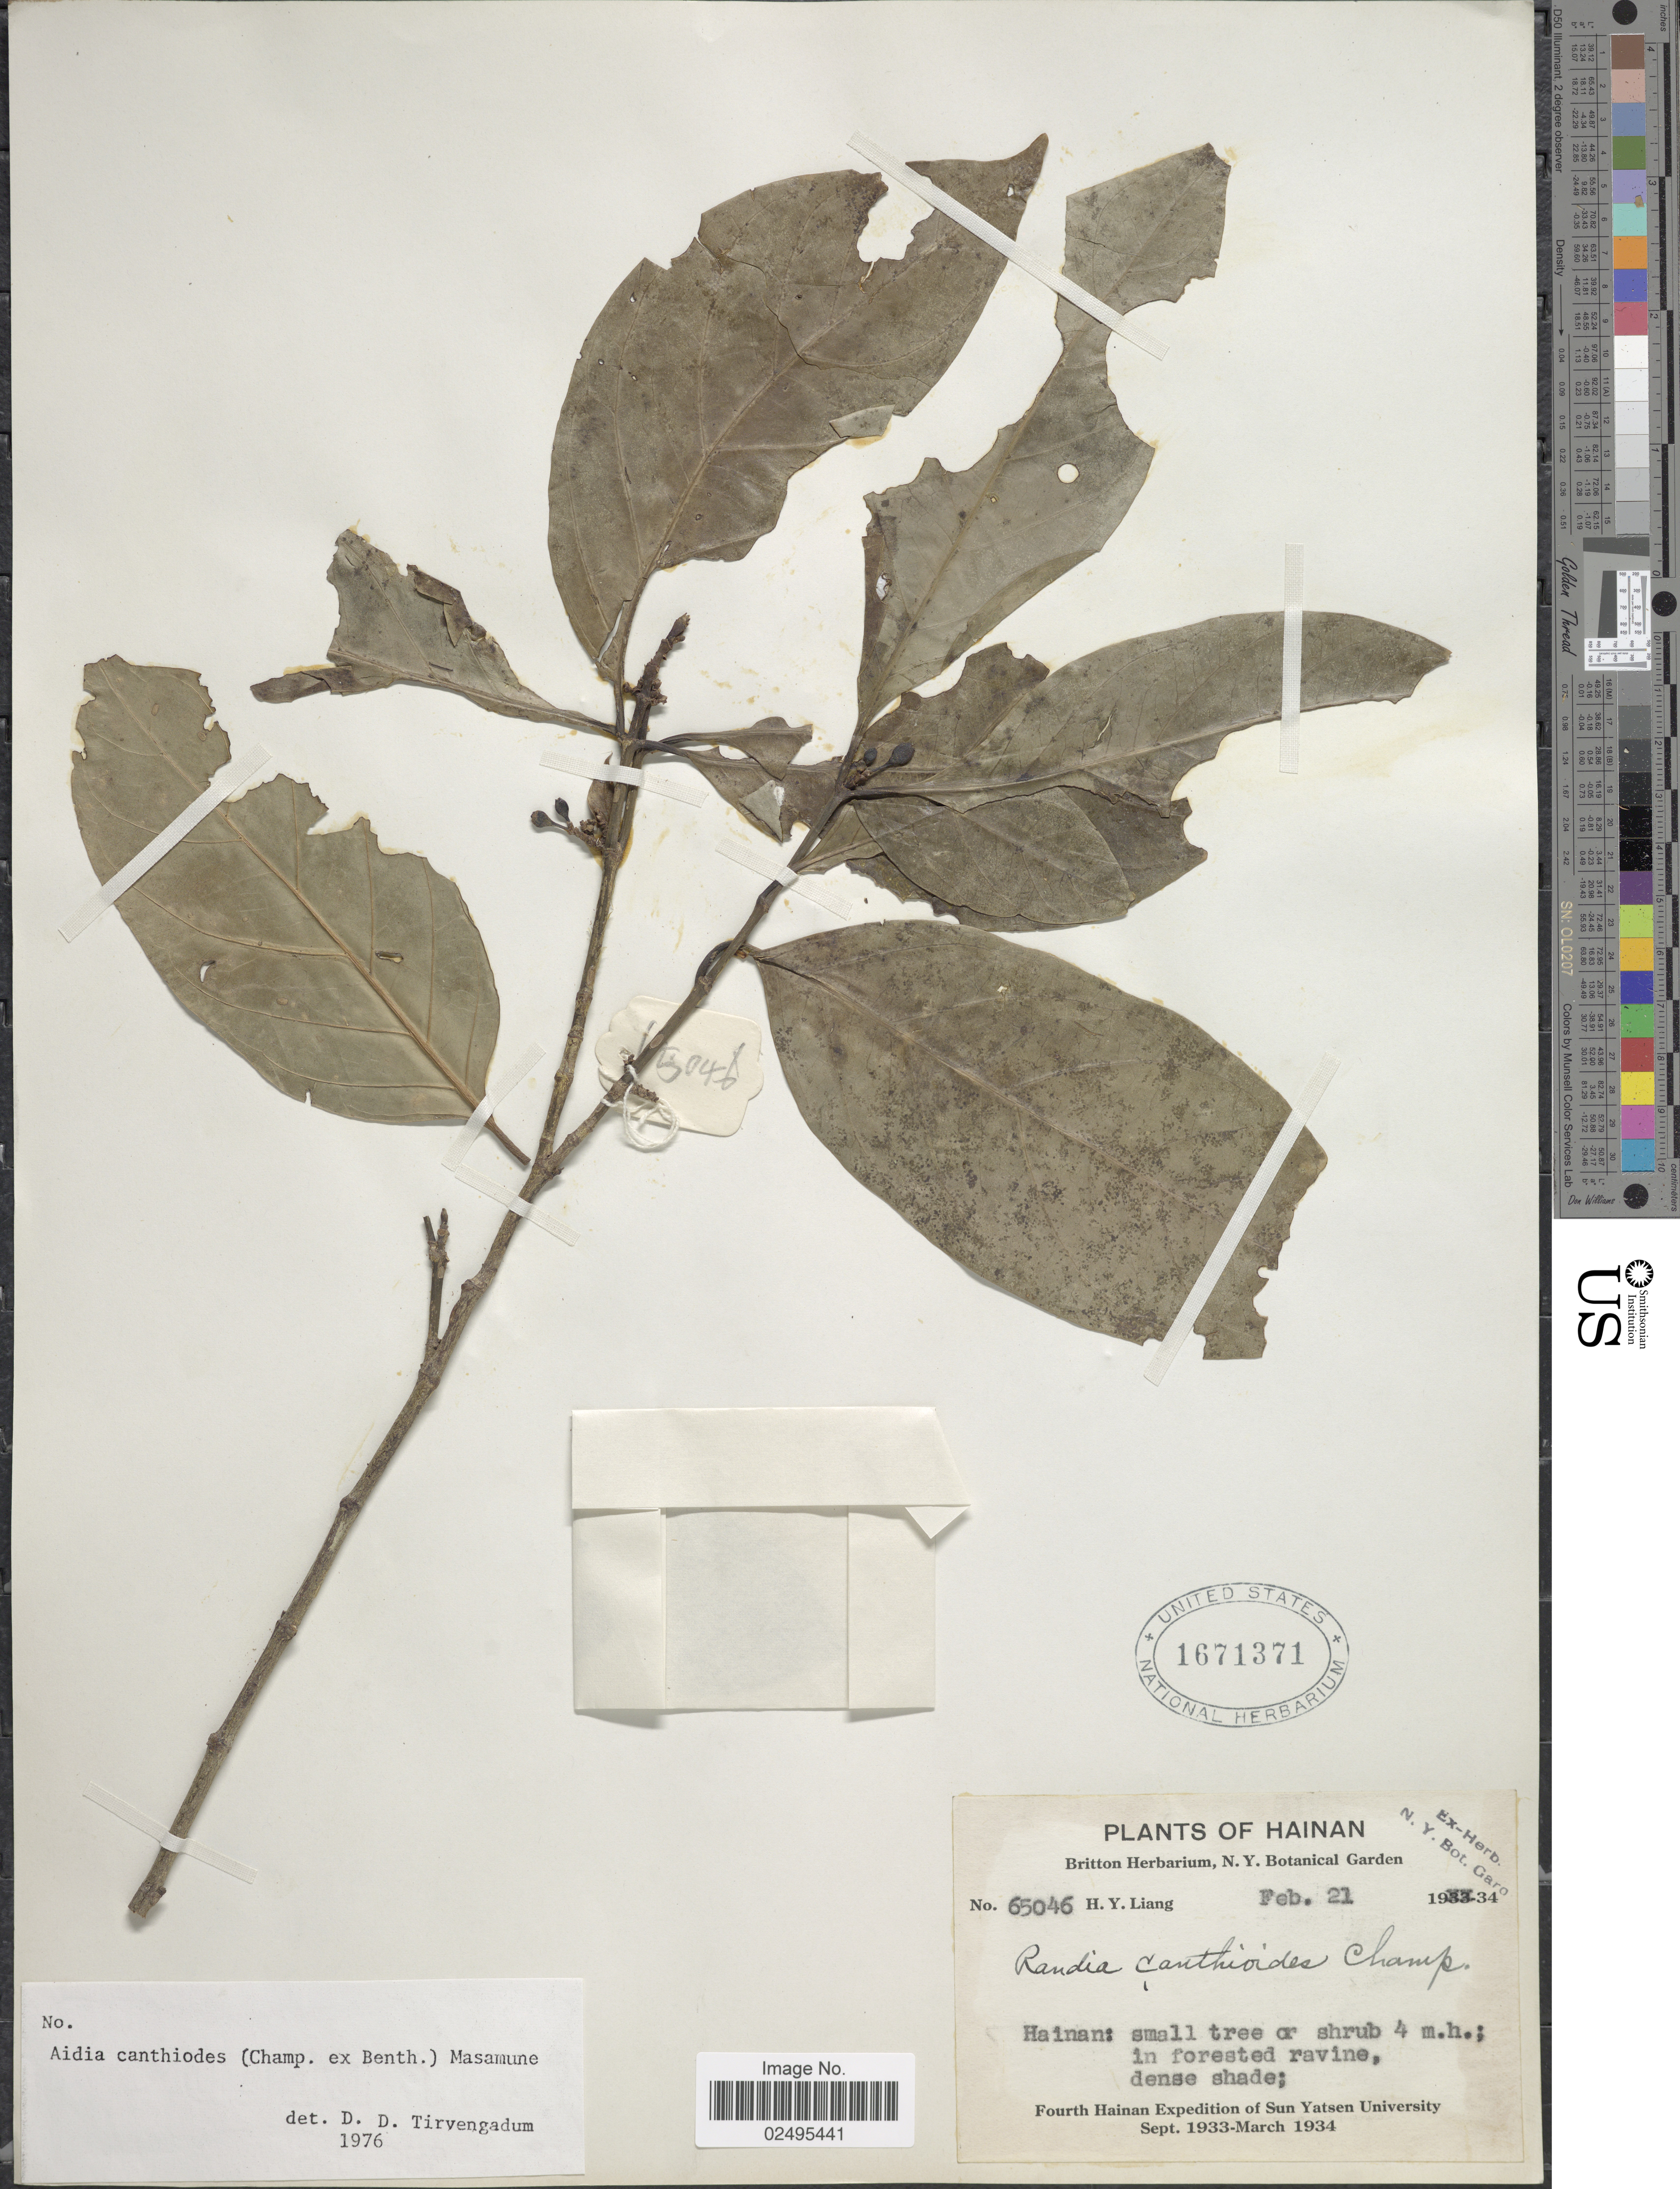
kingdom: Plantae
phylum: Tracheophyta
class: Magnoliopsida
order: Gentianales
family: Rubiaceae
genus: Aidia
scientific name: Aidia canthioides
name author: (Champ. ex Benth.) Masam.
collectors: H. Y. Liang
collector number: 65046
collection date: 1934-02-21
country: China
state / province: Hainan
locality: In forested ravine, dense shade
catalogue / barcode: US 1671371